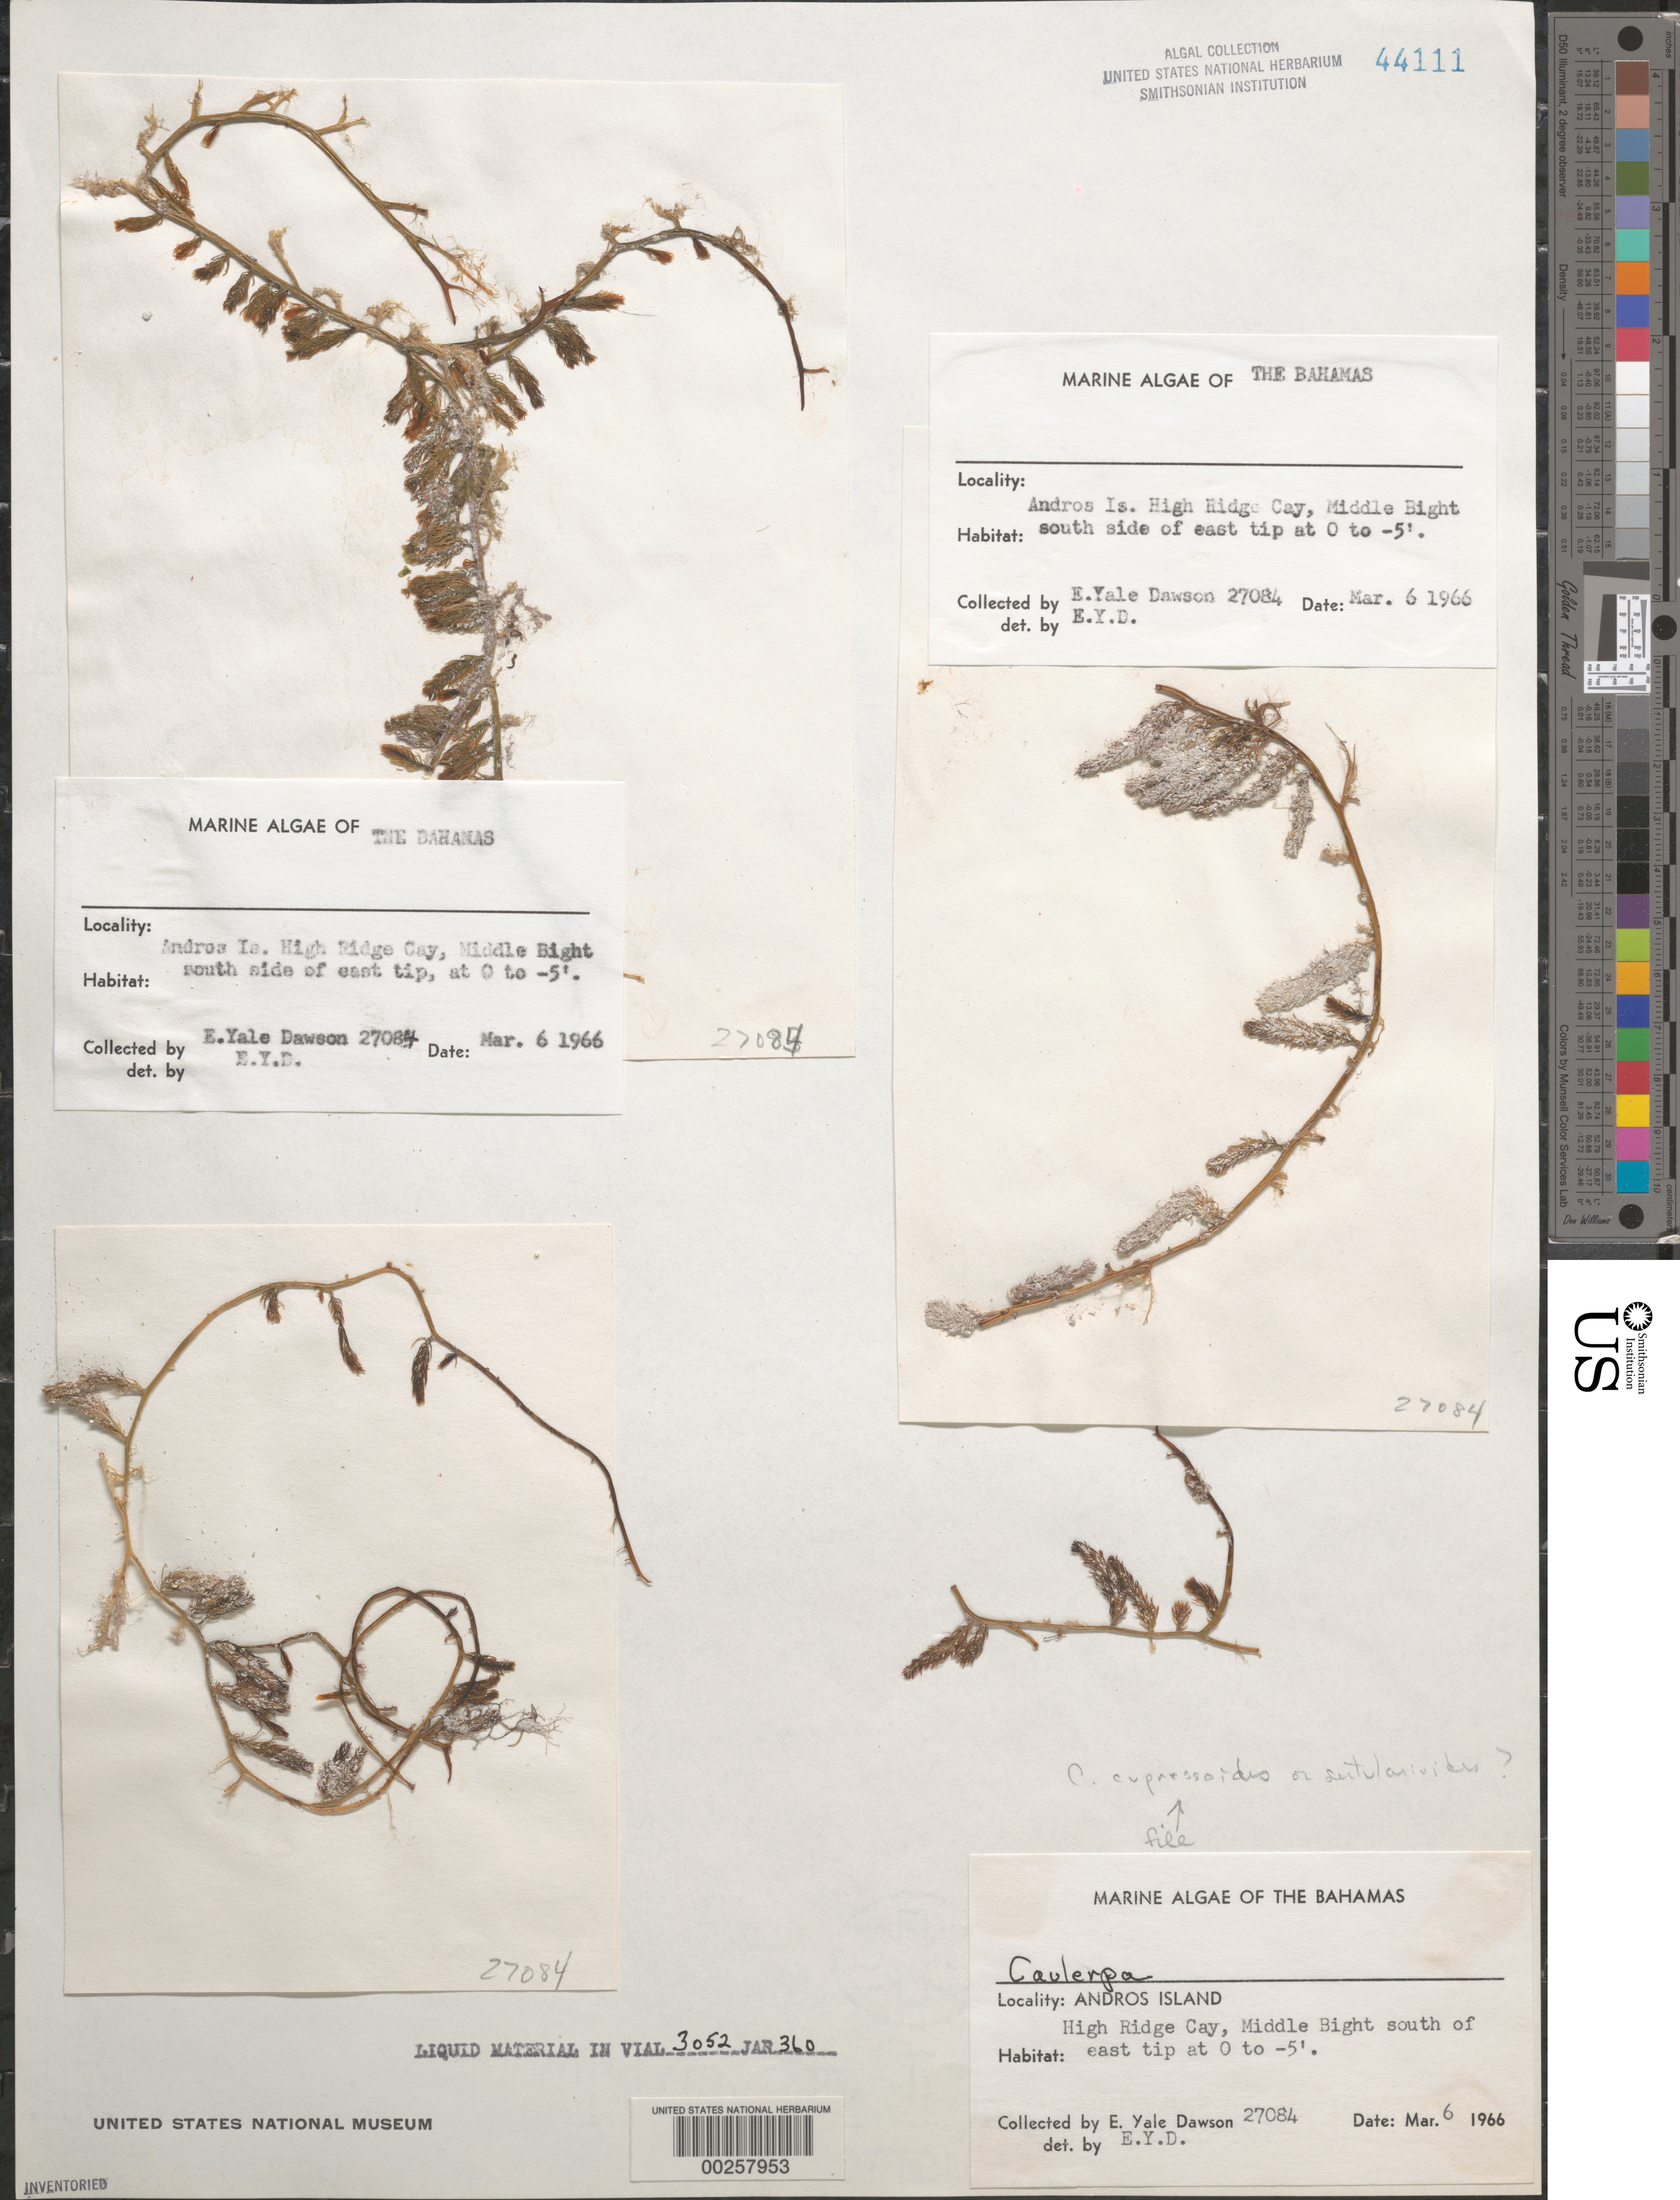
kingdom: Plantae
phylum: Chlorophyta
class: Ulvophyceae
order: Bryopsidales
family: Caulerpaceae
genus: Caulerpa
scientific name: Caulerpa cupressoides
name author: (Vahl) C. Agardh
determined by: Dawson, E. Y.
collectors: E. Y. Dawson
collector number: EYD 27084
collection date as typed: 06 Mar 1966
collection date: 1966-03-06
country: Bahamas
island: High Ridge Cay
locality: Middle Bight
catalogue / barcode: US 44111